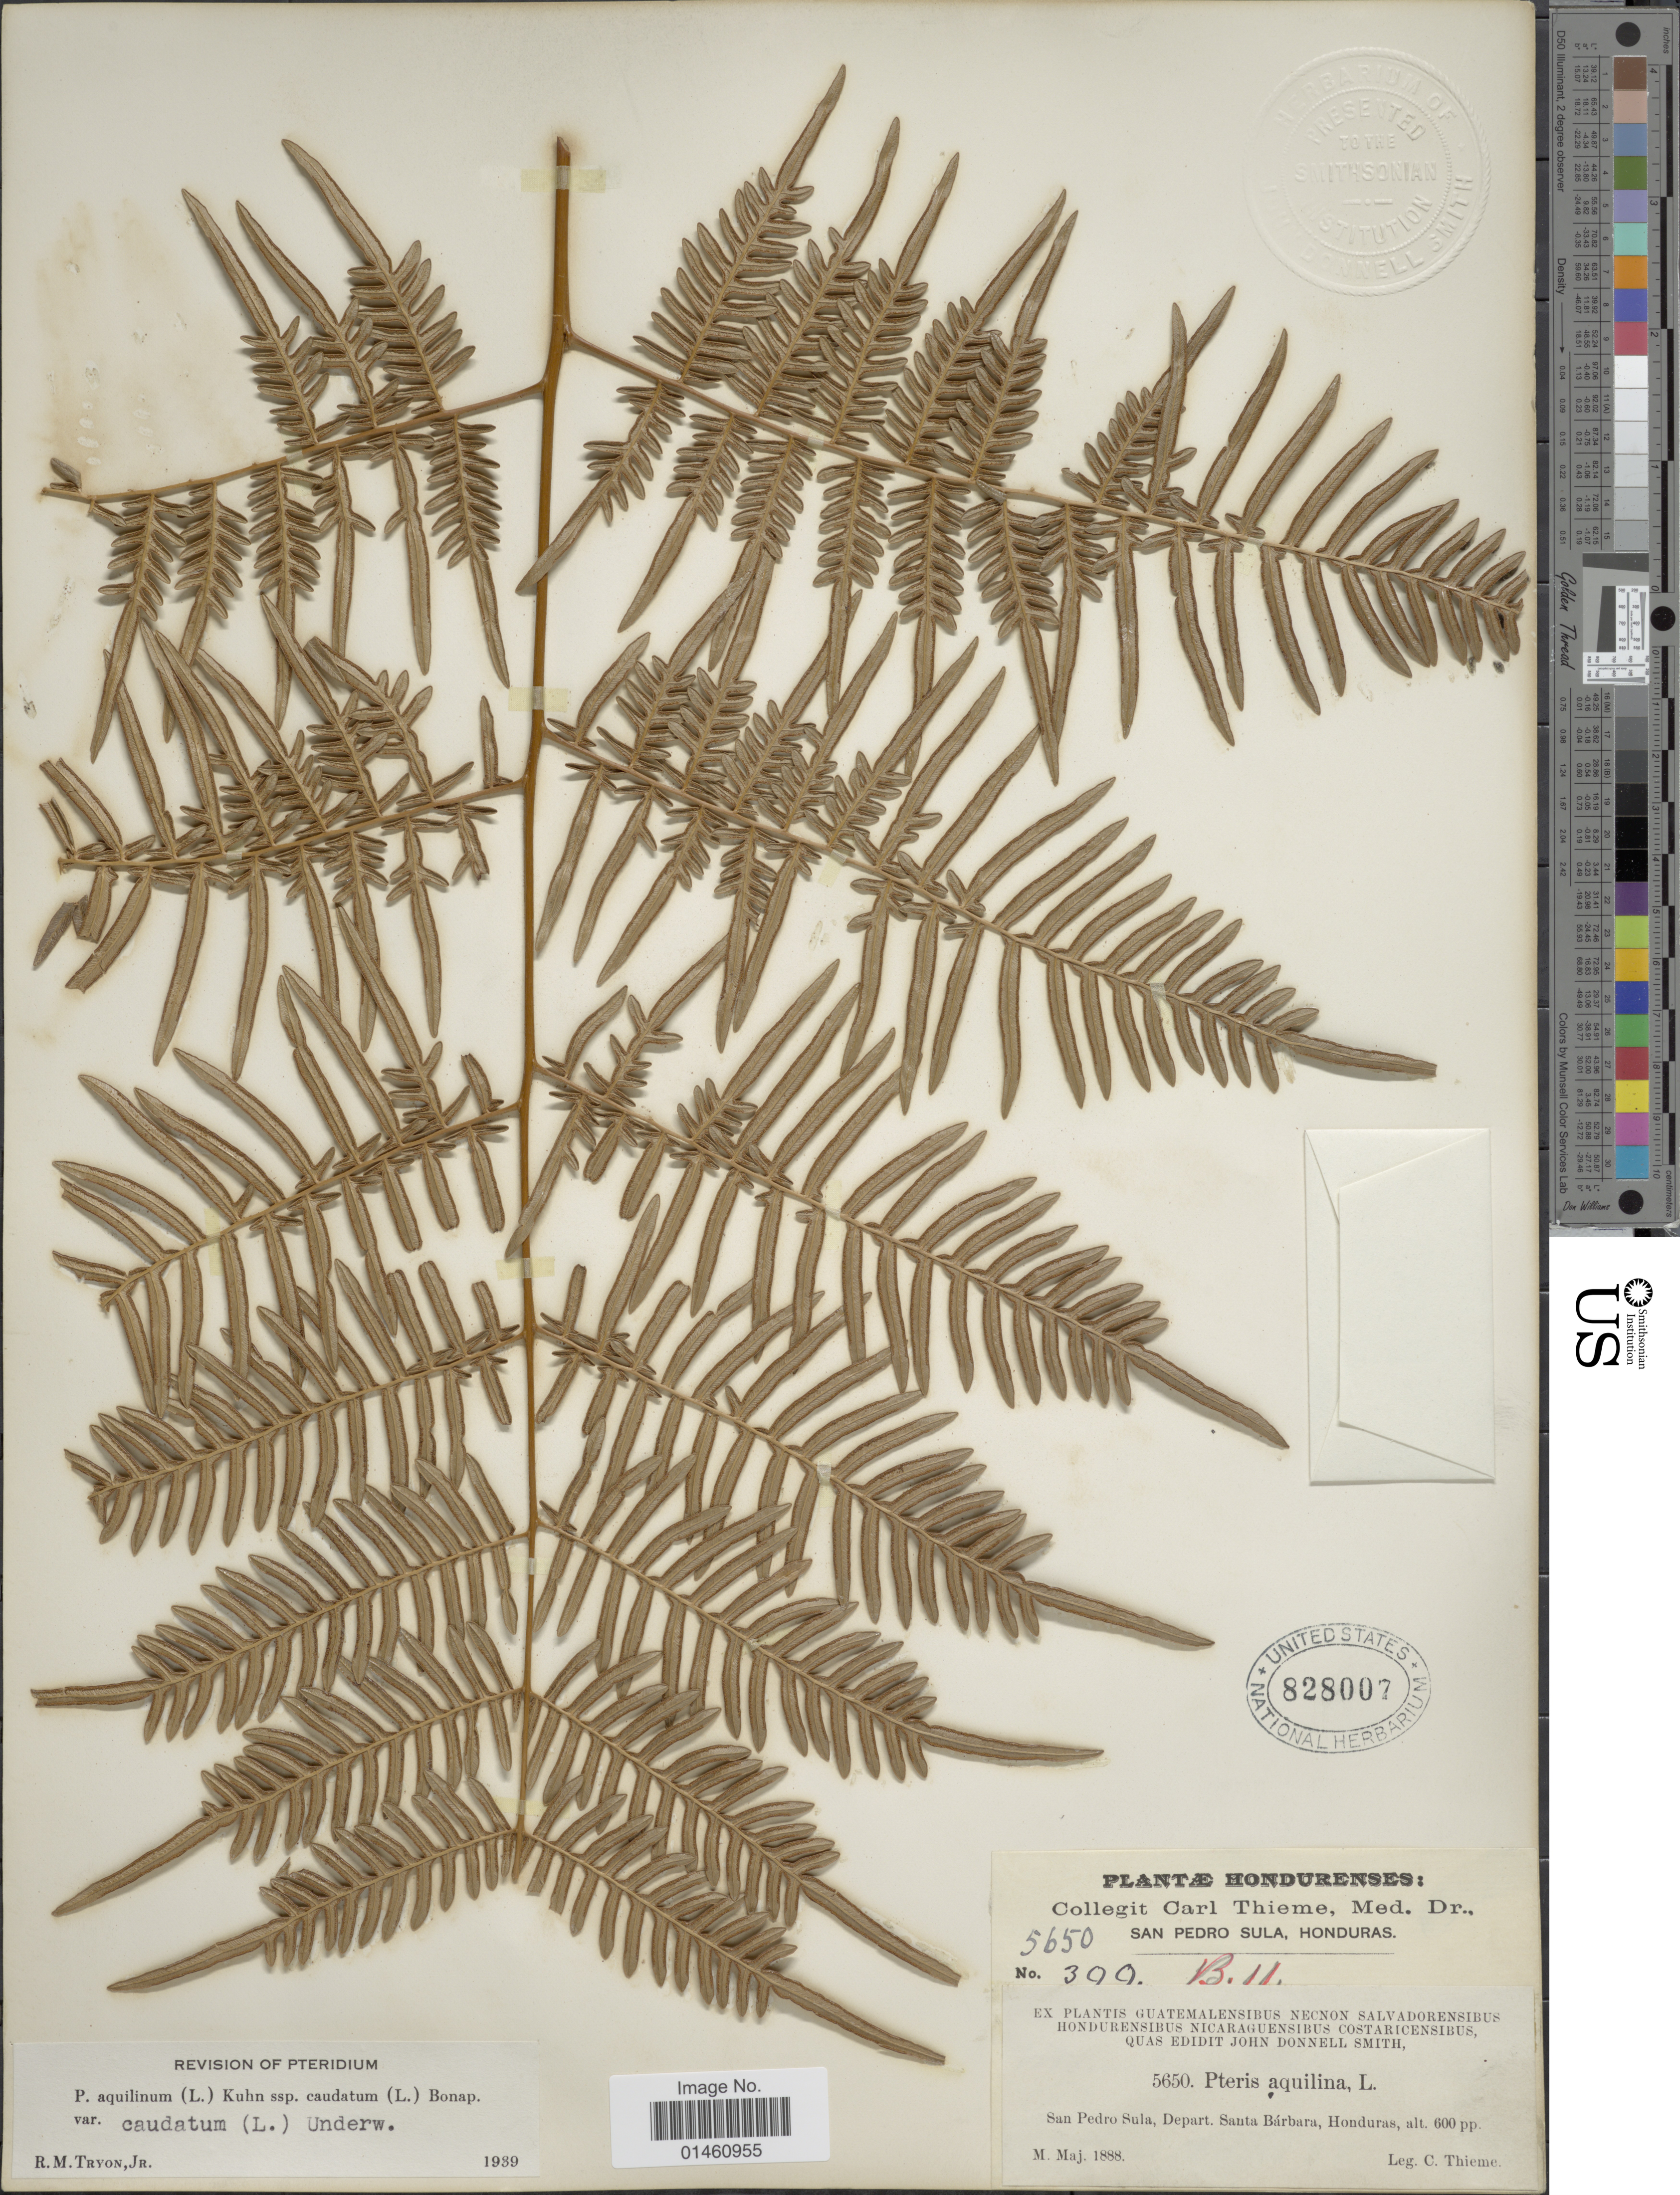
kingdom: Plantae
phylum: Tracheophyta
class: Polypodiopsida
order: Polypodiales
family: Dennstaedtiaceae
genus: Pteridium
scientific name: Pteridium caudatum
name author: (L.) Maxon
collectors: C. Thieme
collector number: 5650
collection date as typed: M. Maj. 1888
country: Honduras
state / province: Santa Bárbara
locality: San pedro Sula.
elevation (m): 183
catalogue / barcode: US 828007